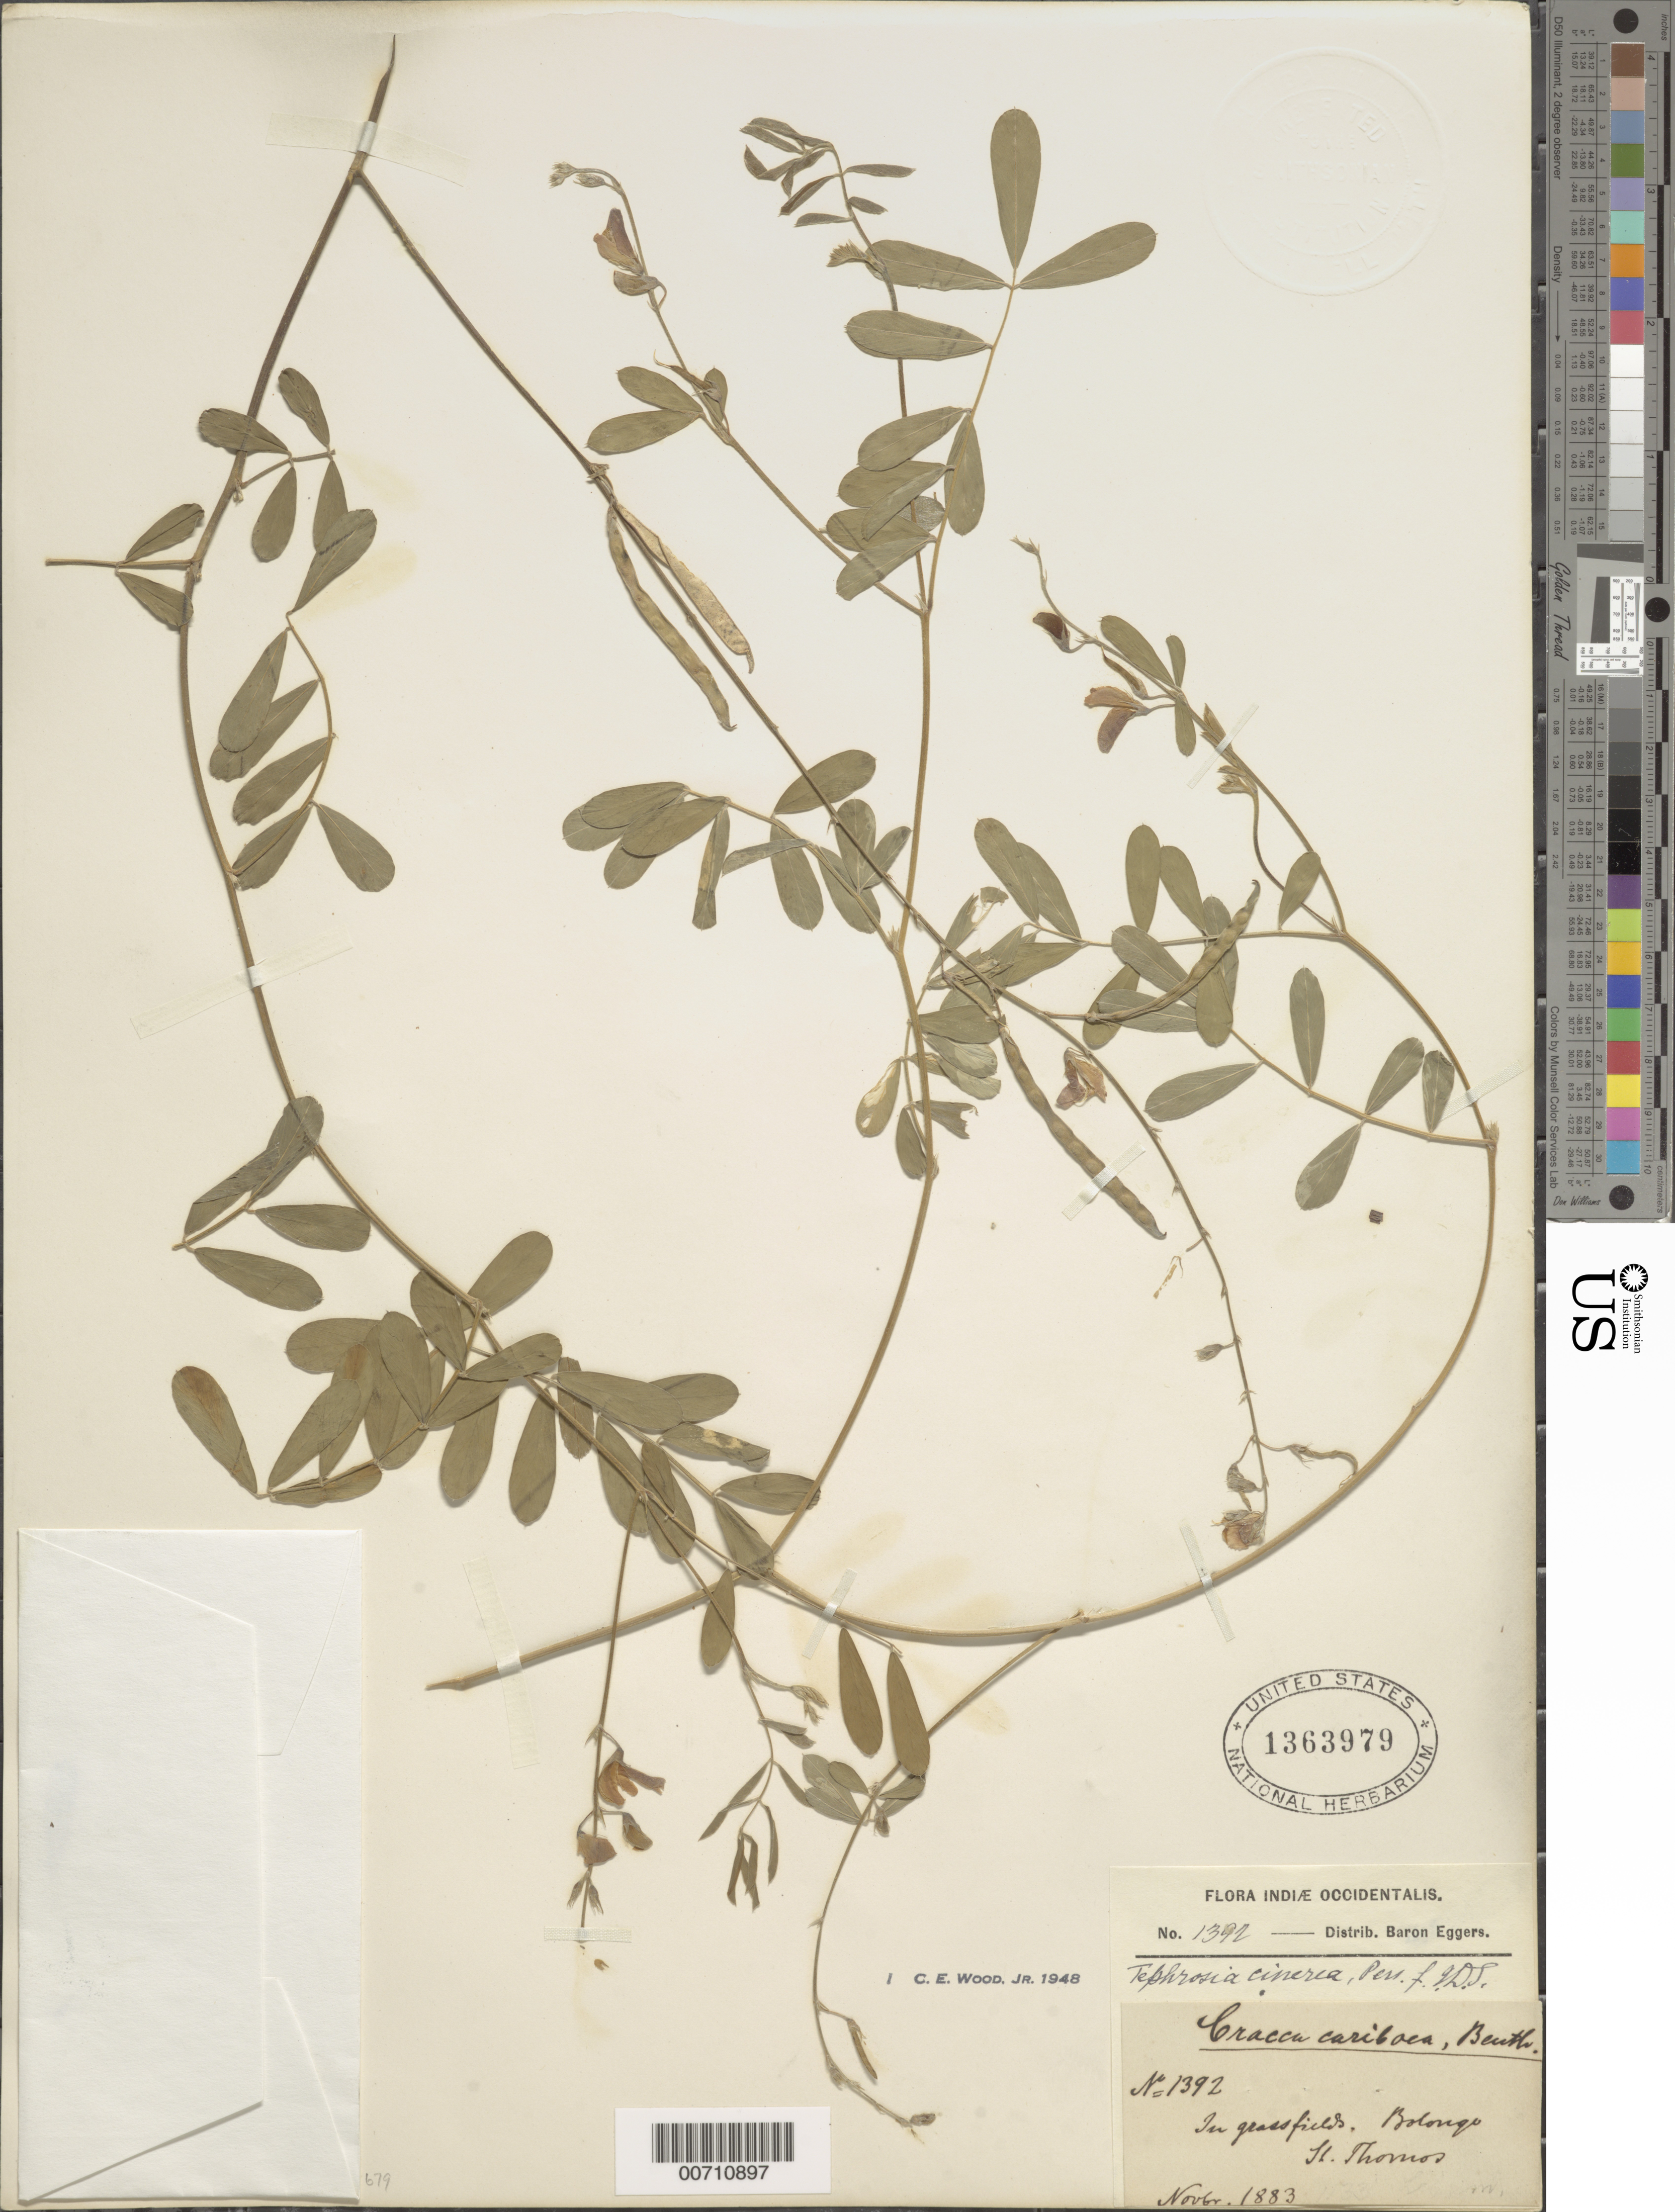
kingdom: Plantae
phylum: Tracheophyta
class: Magnoliopsida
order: Fabales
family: Fabaceae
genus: Tephrosia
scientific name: Tephrosia cinerea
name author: (L.) Pers.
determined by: Wood, C. E., Jr.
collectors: H. F. A. von Eggers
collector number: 1392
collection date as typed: Nov 1883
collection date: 1883-11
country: U.S. Virgin Islands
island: St. Thomas Island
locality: Bolongo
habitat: Grass fields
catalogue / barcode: US 1363979